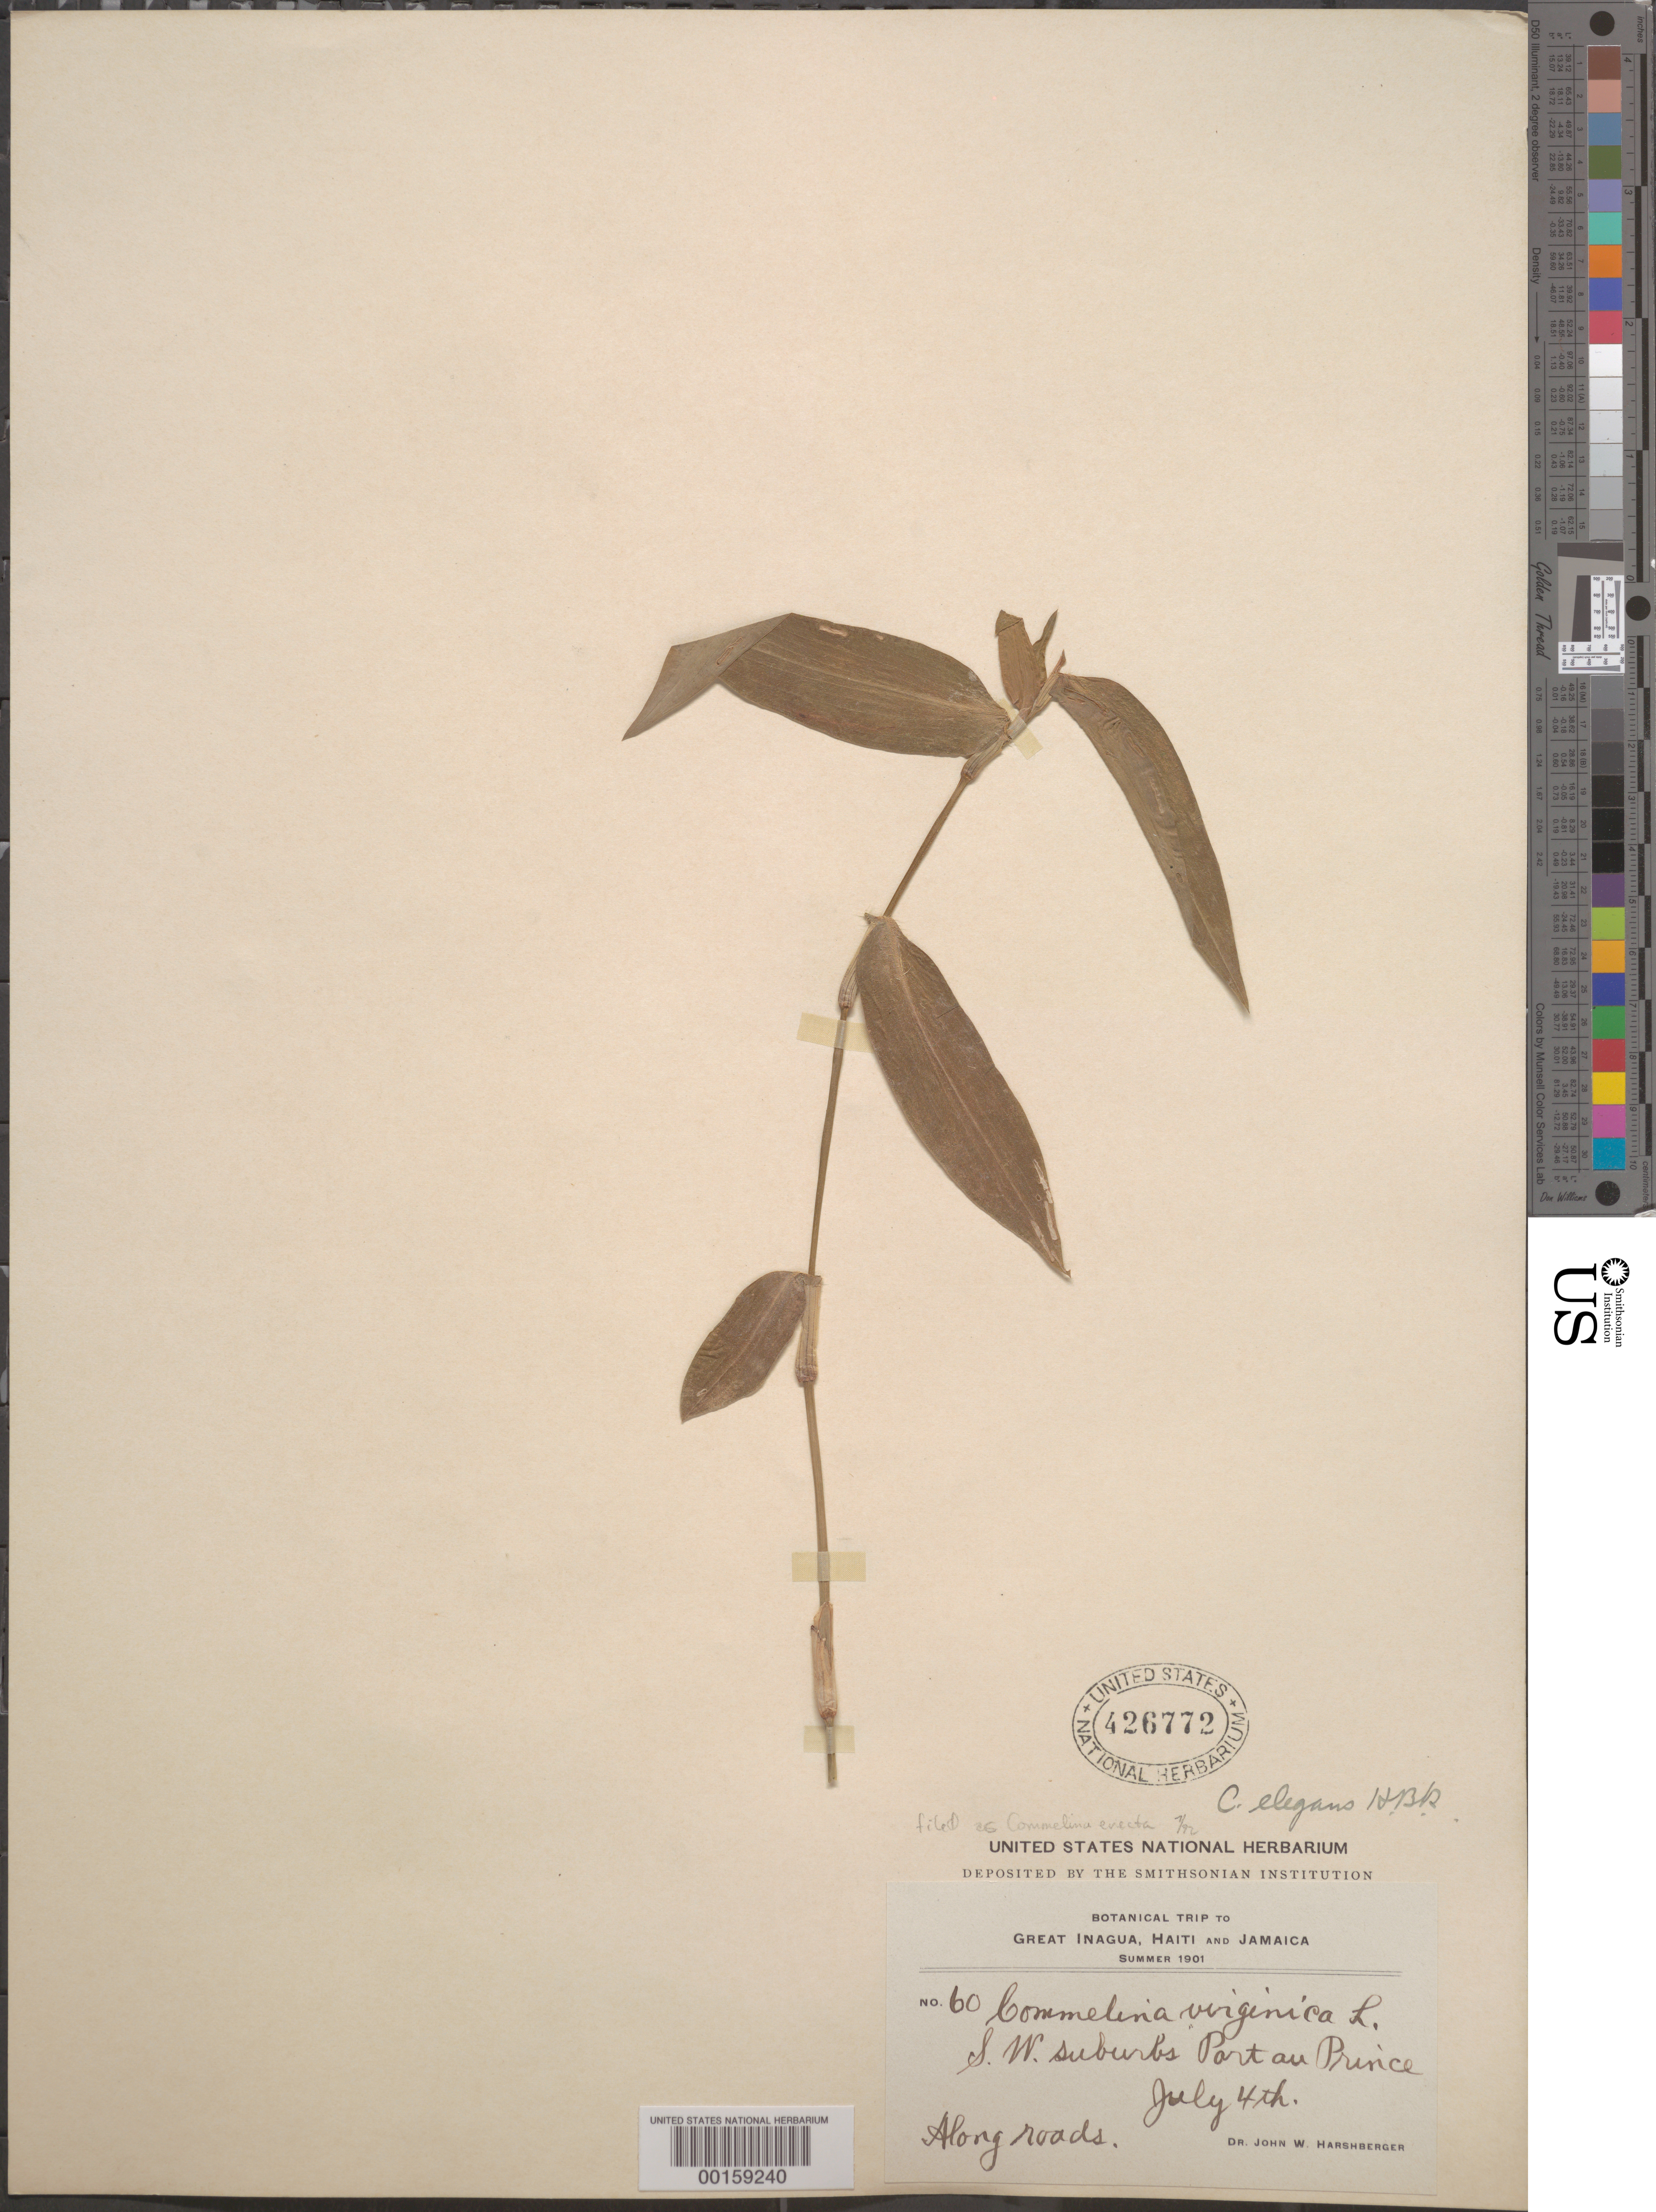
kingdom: Plantae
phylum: Tracheophyta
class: Liliopsida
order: Commelinales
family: Commelinaceae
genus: Commelina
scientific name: Commelina erecta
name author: L.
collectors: J. W. Harshberger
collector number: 60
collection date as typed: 04 Jul 1901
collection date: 1901-07-04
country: Haiti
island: Hispaniola Island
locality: Sw suburbs of port-au-prince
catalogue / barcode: US 426772